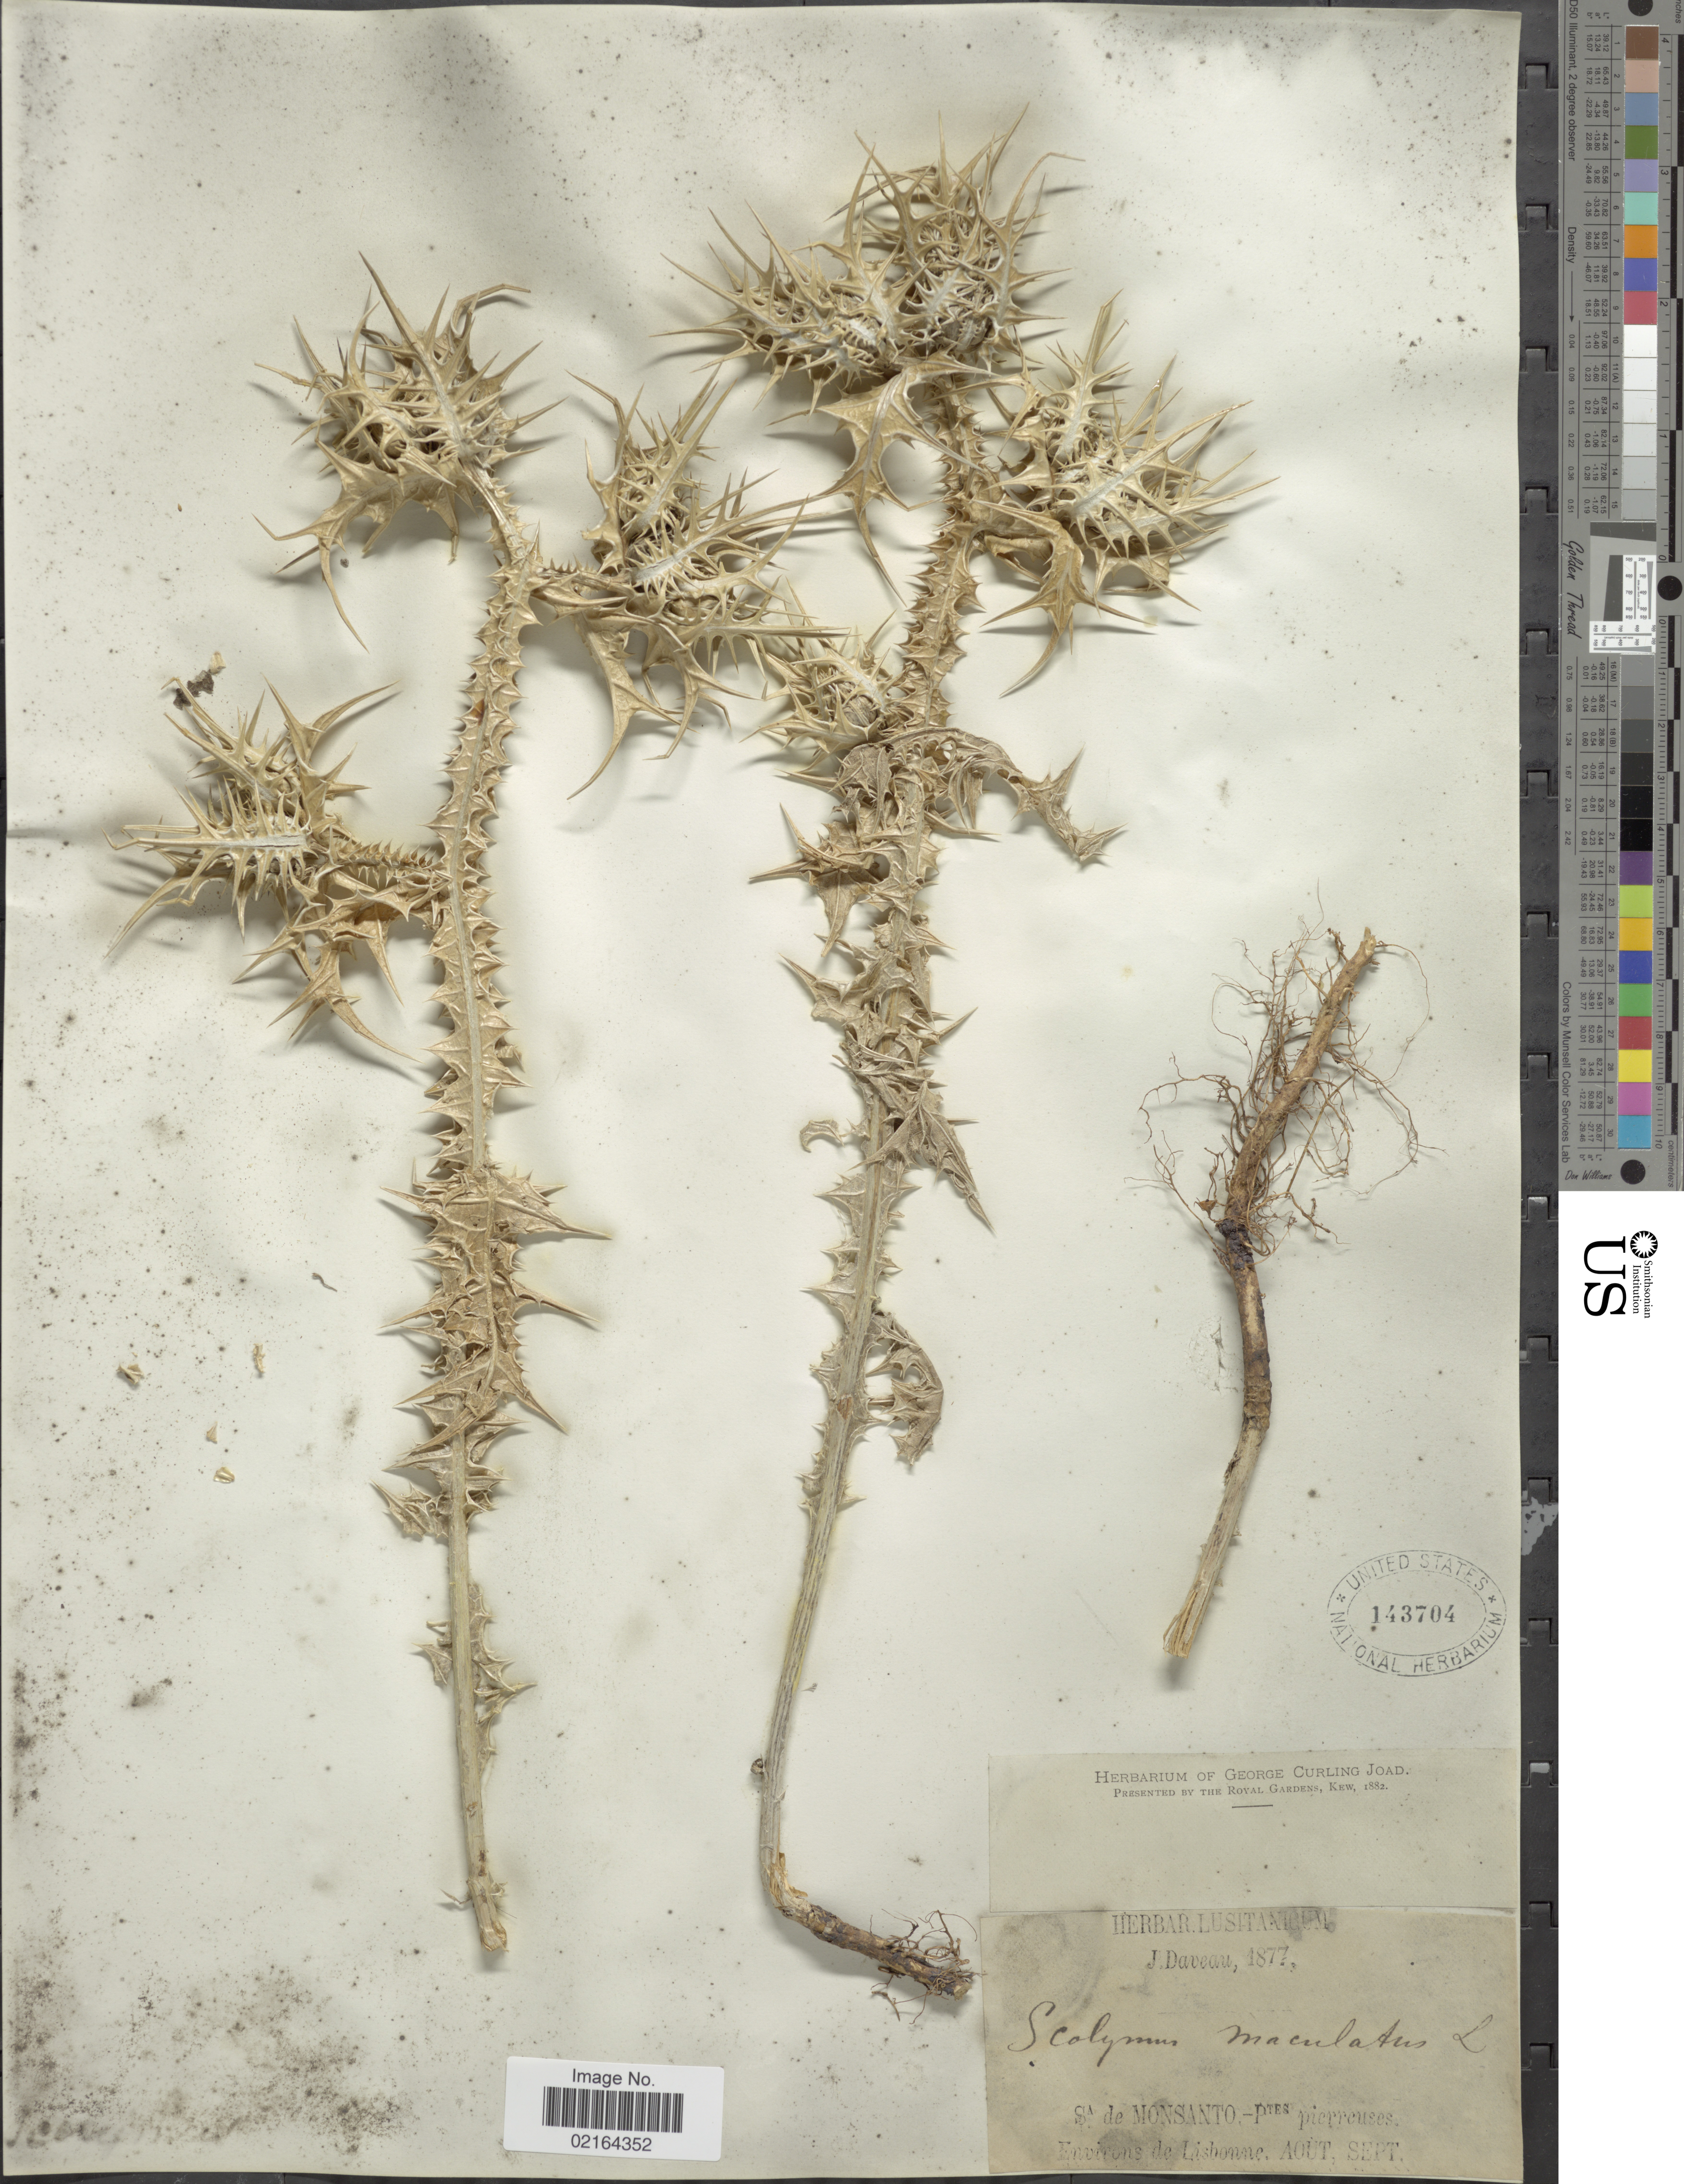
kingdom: Plantae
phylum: Tracheophyta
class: Magnoliopsida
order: Asterales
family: Asteraceae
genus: Scolymus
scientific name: Scolymus maculatus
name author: L.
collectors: J. Daveau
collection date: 1877-08/1877-09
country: Portugal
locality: Lusitanicum, Sa de Monsanto, ptes pierreses, environs de Lisbonne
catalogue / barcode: US 143704